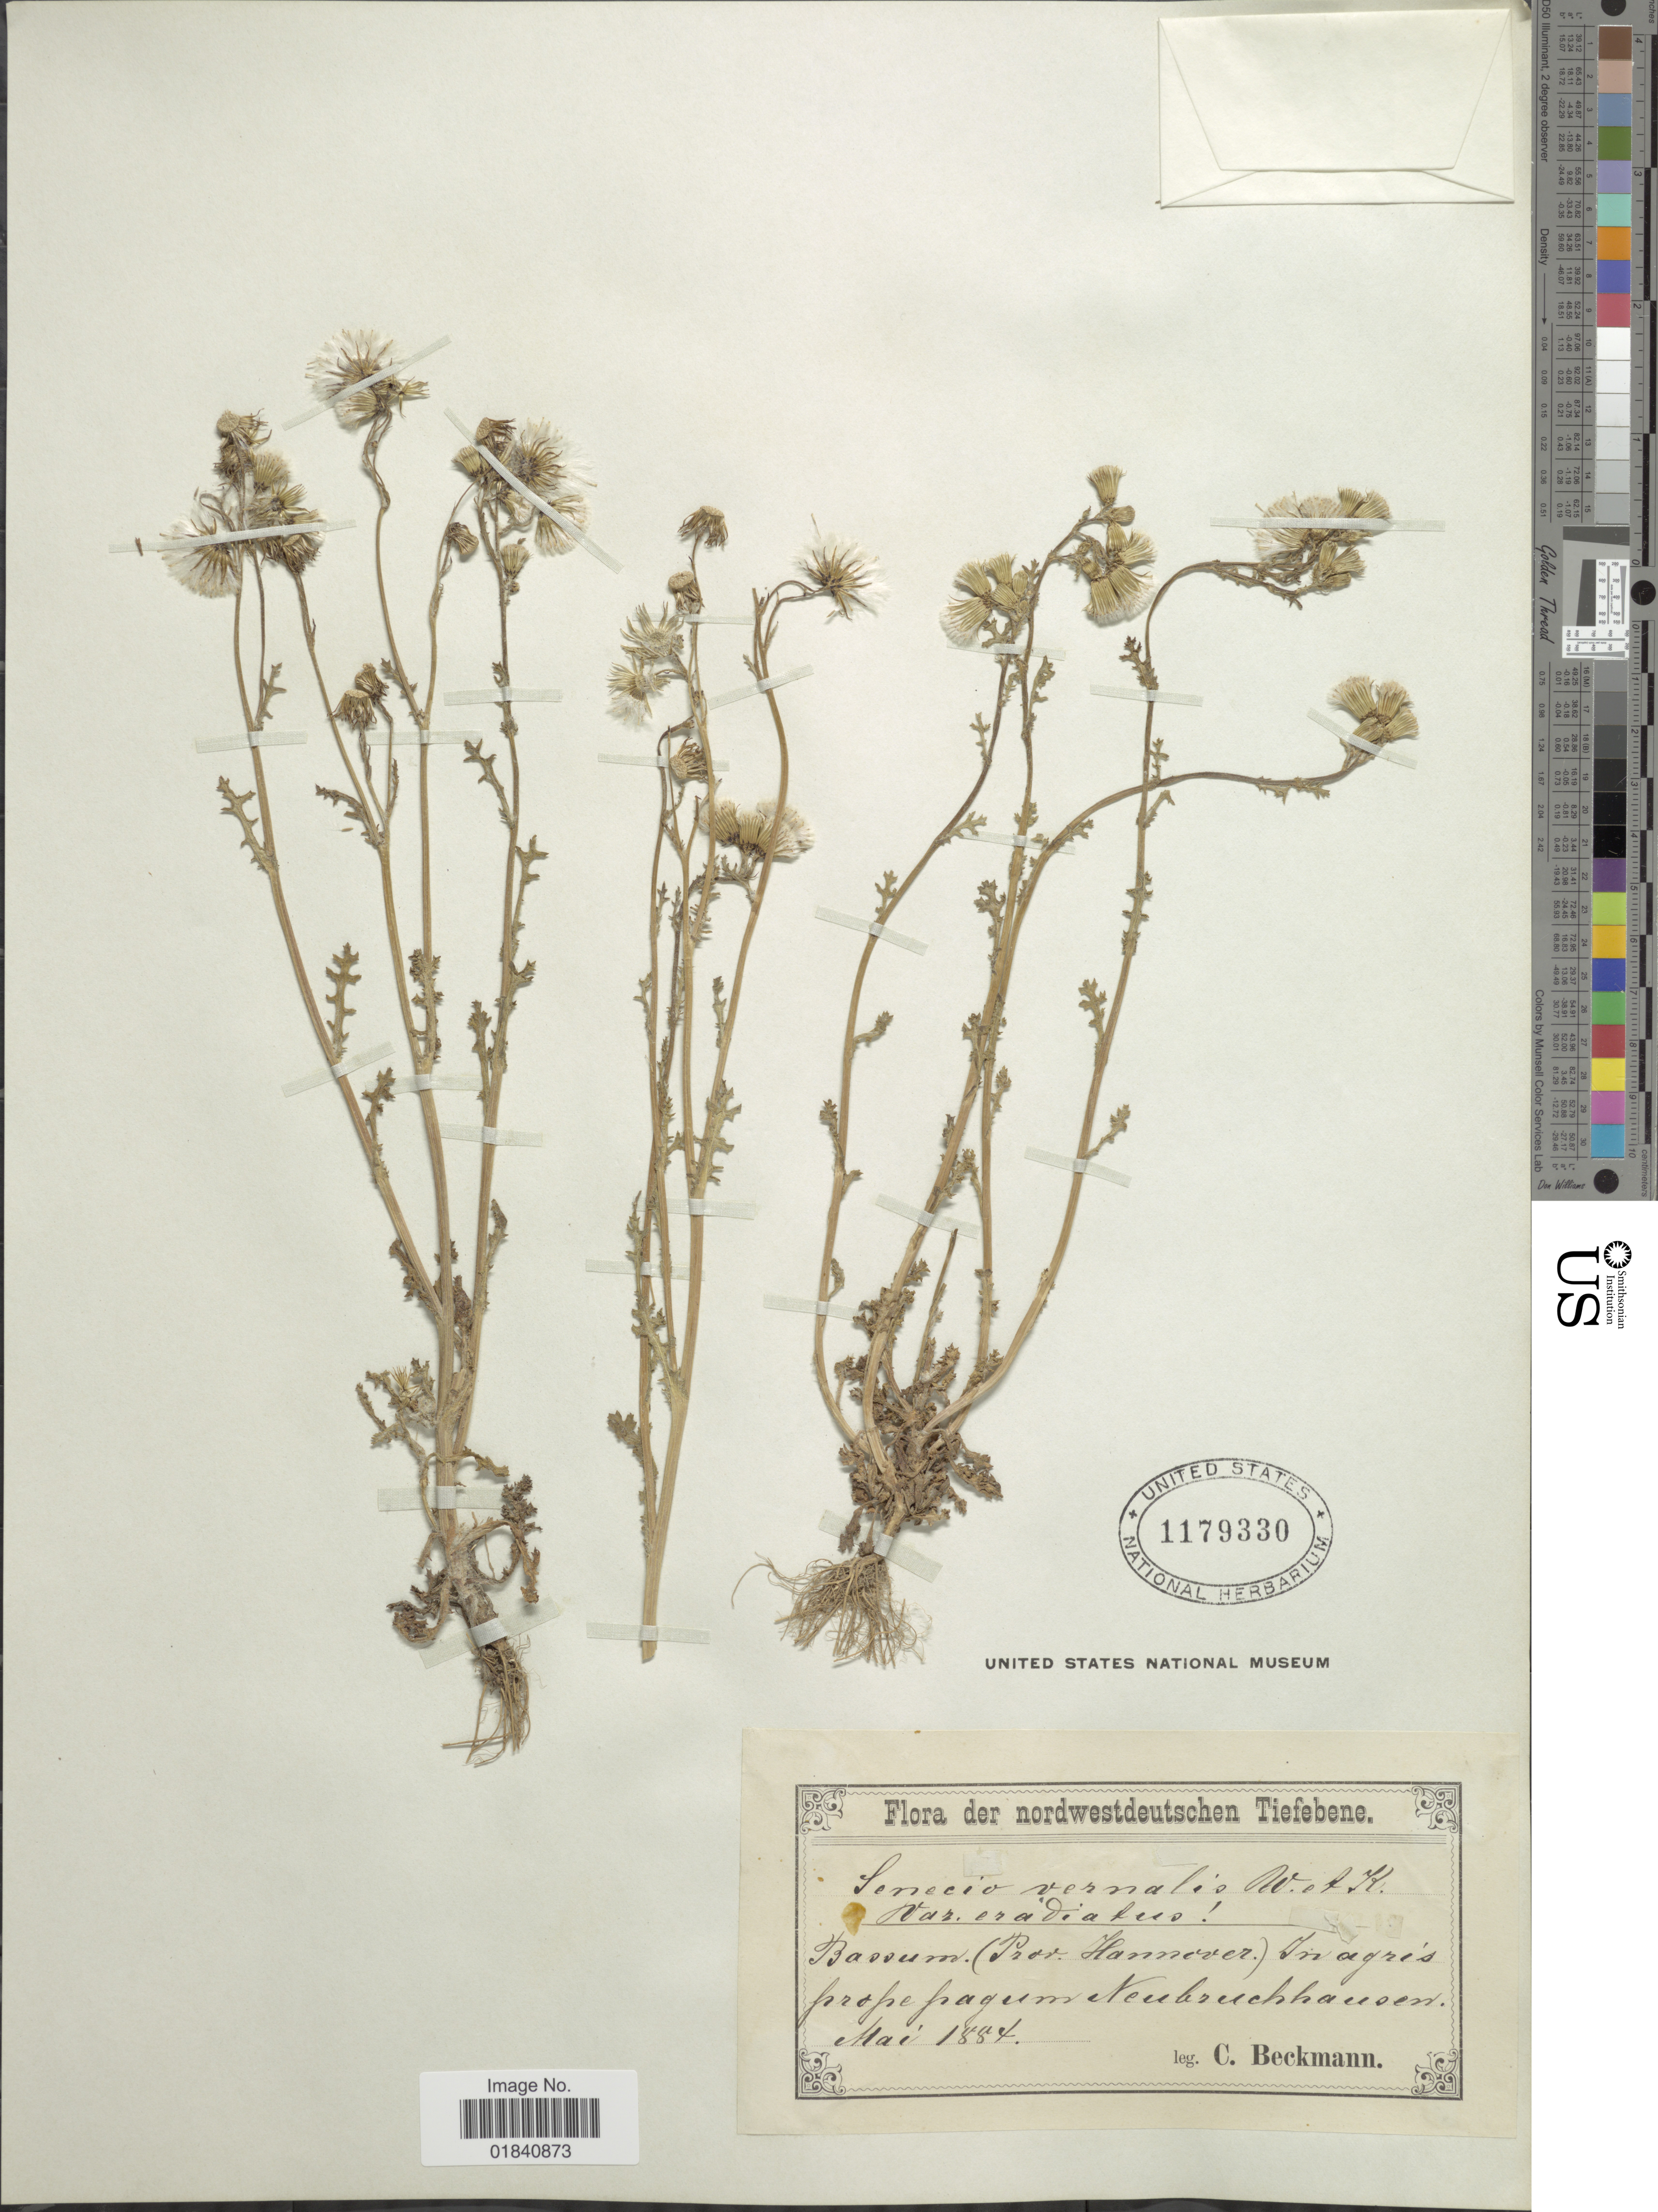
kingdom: Plantae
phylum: Tracheophyta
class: Magnoliopsida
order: Asterales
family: Asteraceae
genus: Senecio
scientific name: Senecio leucanthemifolius subsp. vernalis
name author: (Waldst. & Kit.) Greuter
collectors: C. Beckmann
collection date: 1884-05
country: Germany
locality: Nordwestdeutschen Tiefebene. Bassum (Prov. Hannover). In agris prope pagum Neubruchhausen [interpreted]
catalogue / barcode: US 1179330